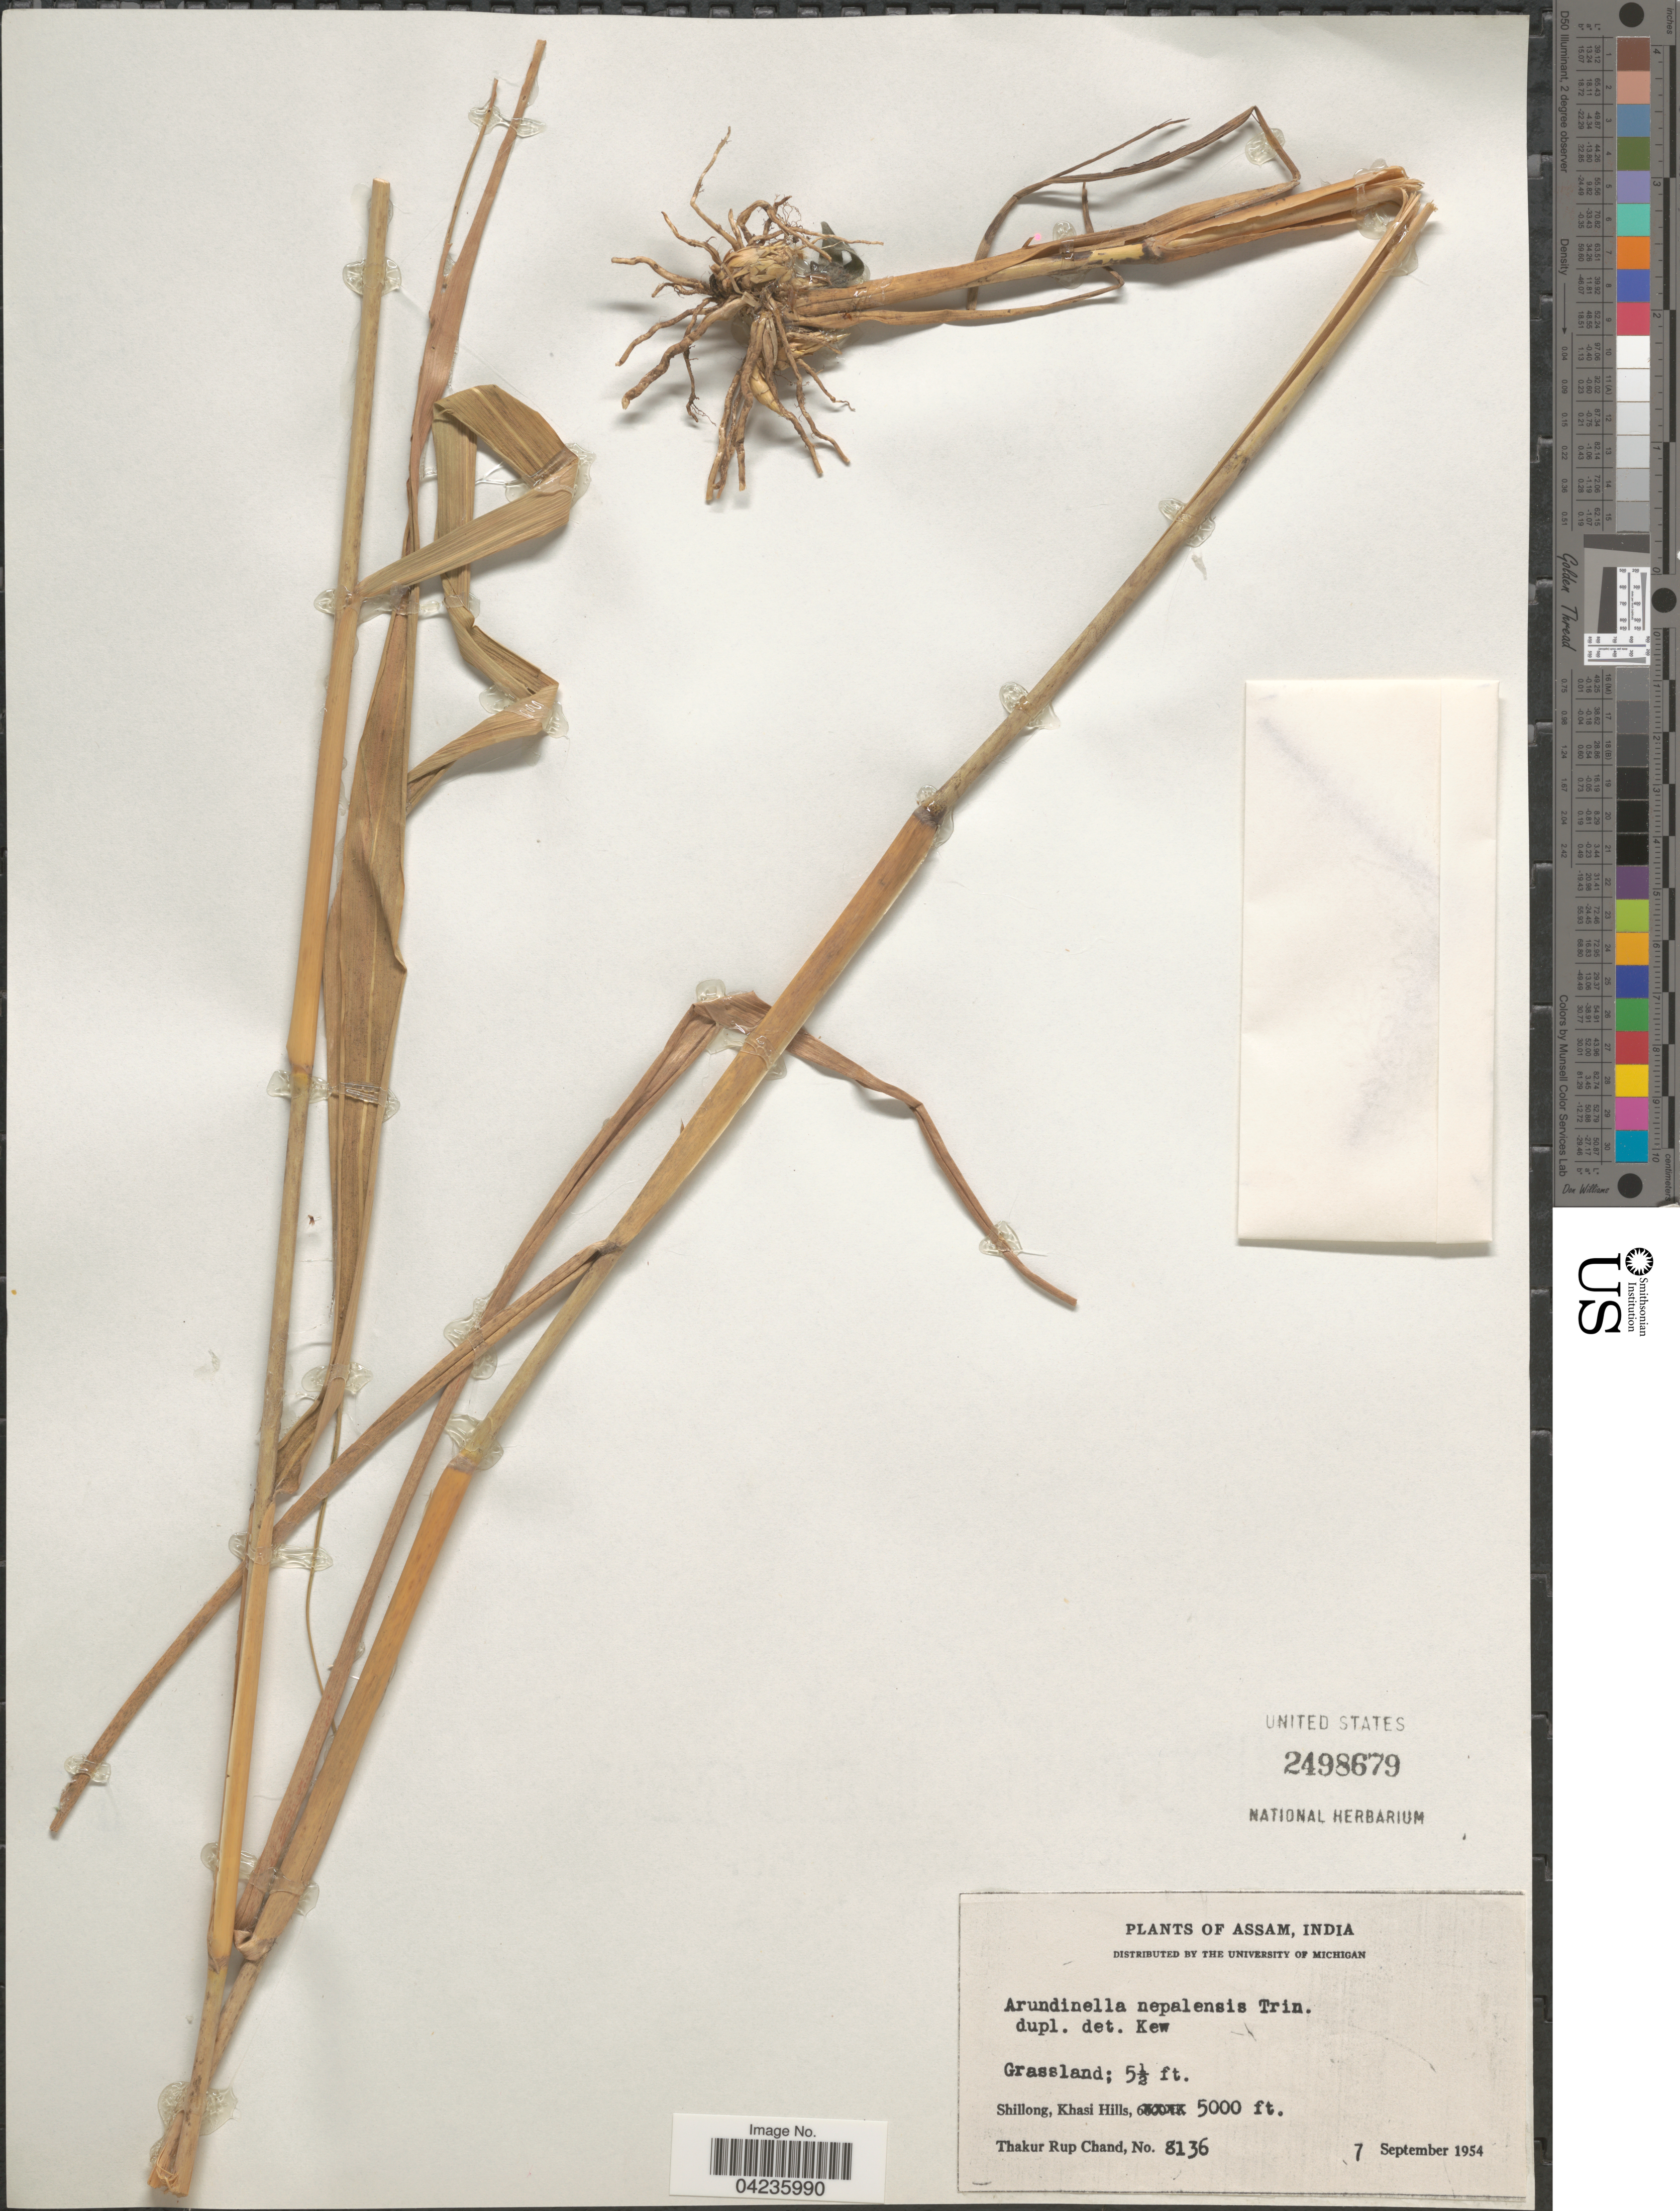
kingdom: Plantae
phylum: Tracheophyta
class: Liliopsida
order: Poales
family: Poaceae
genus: Arundinella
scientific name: Arundinella nepalensis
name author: Trin.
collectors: T. R. Chand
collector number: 8136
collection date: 1954-09-07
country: India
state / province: Meghalaya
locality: Shillong, Khasi Hills.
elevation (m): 1524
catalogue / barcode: US 2498679